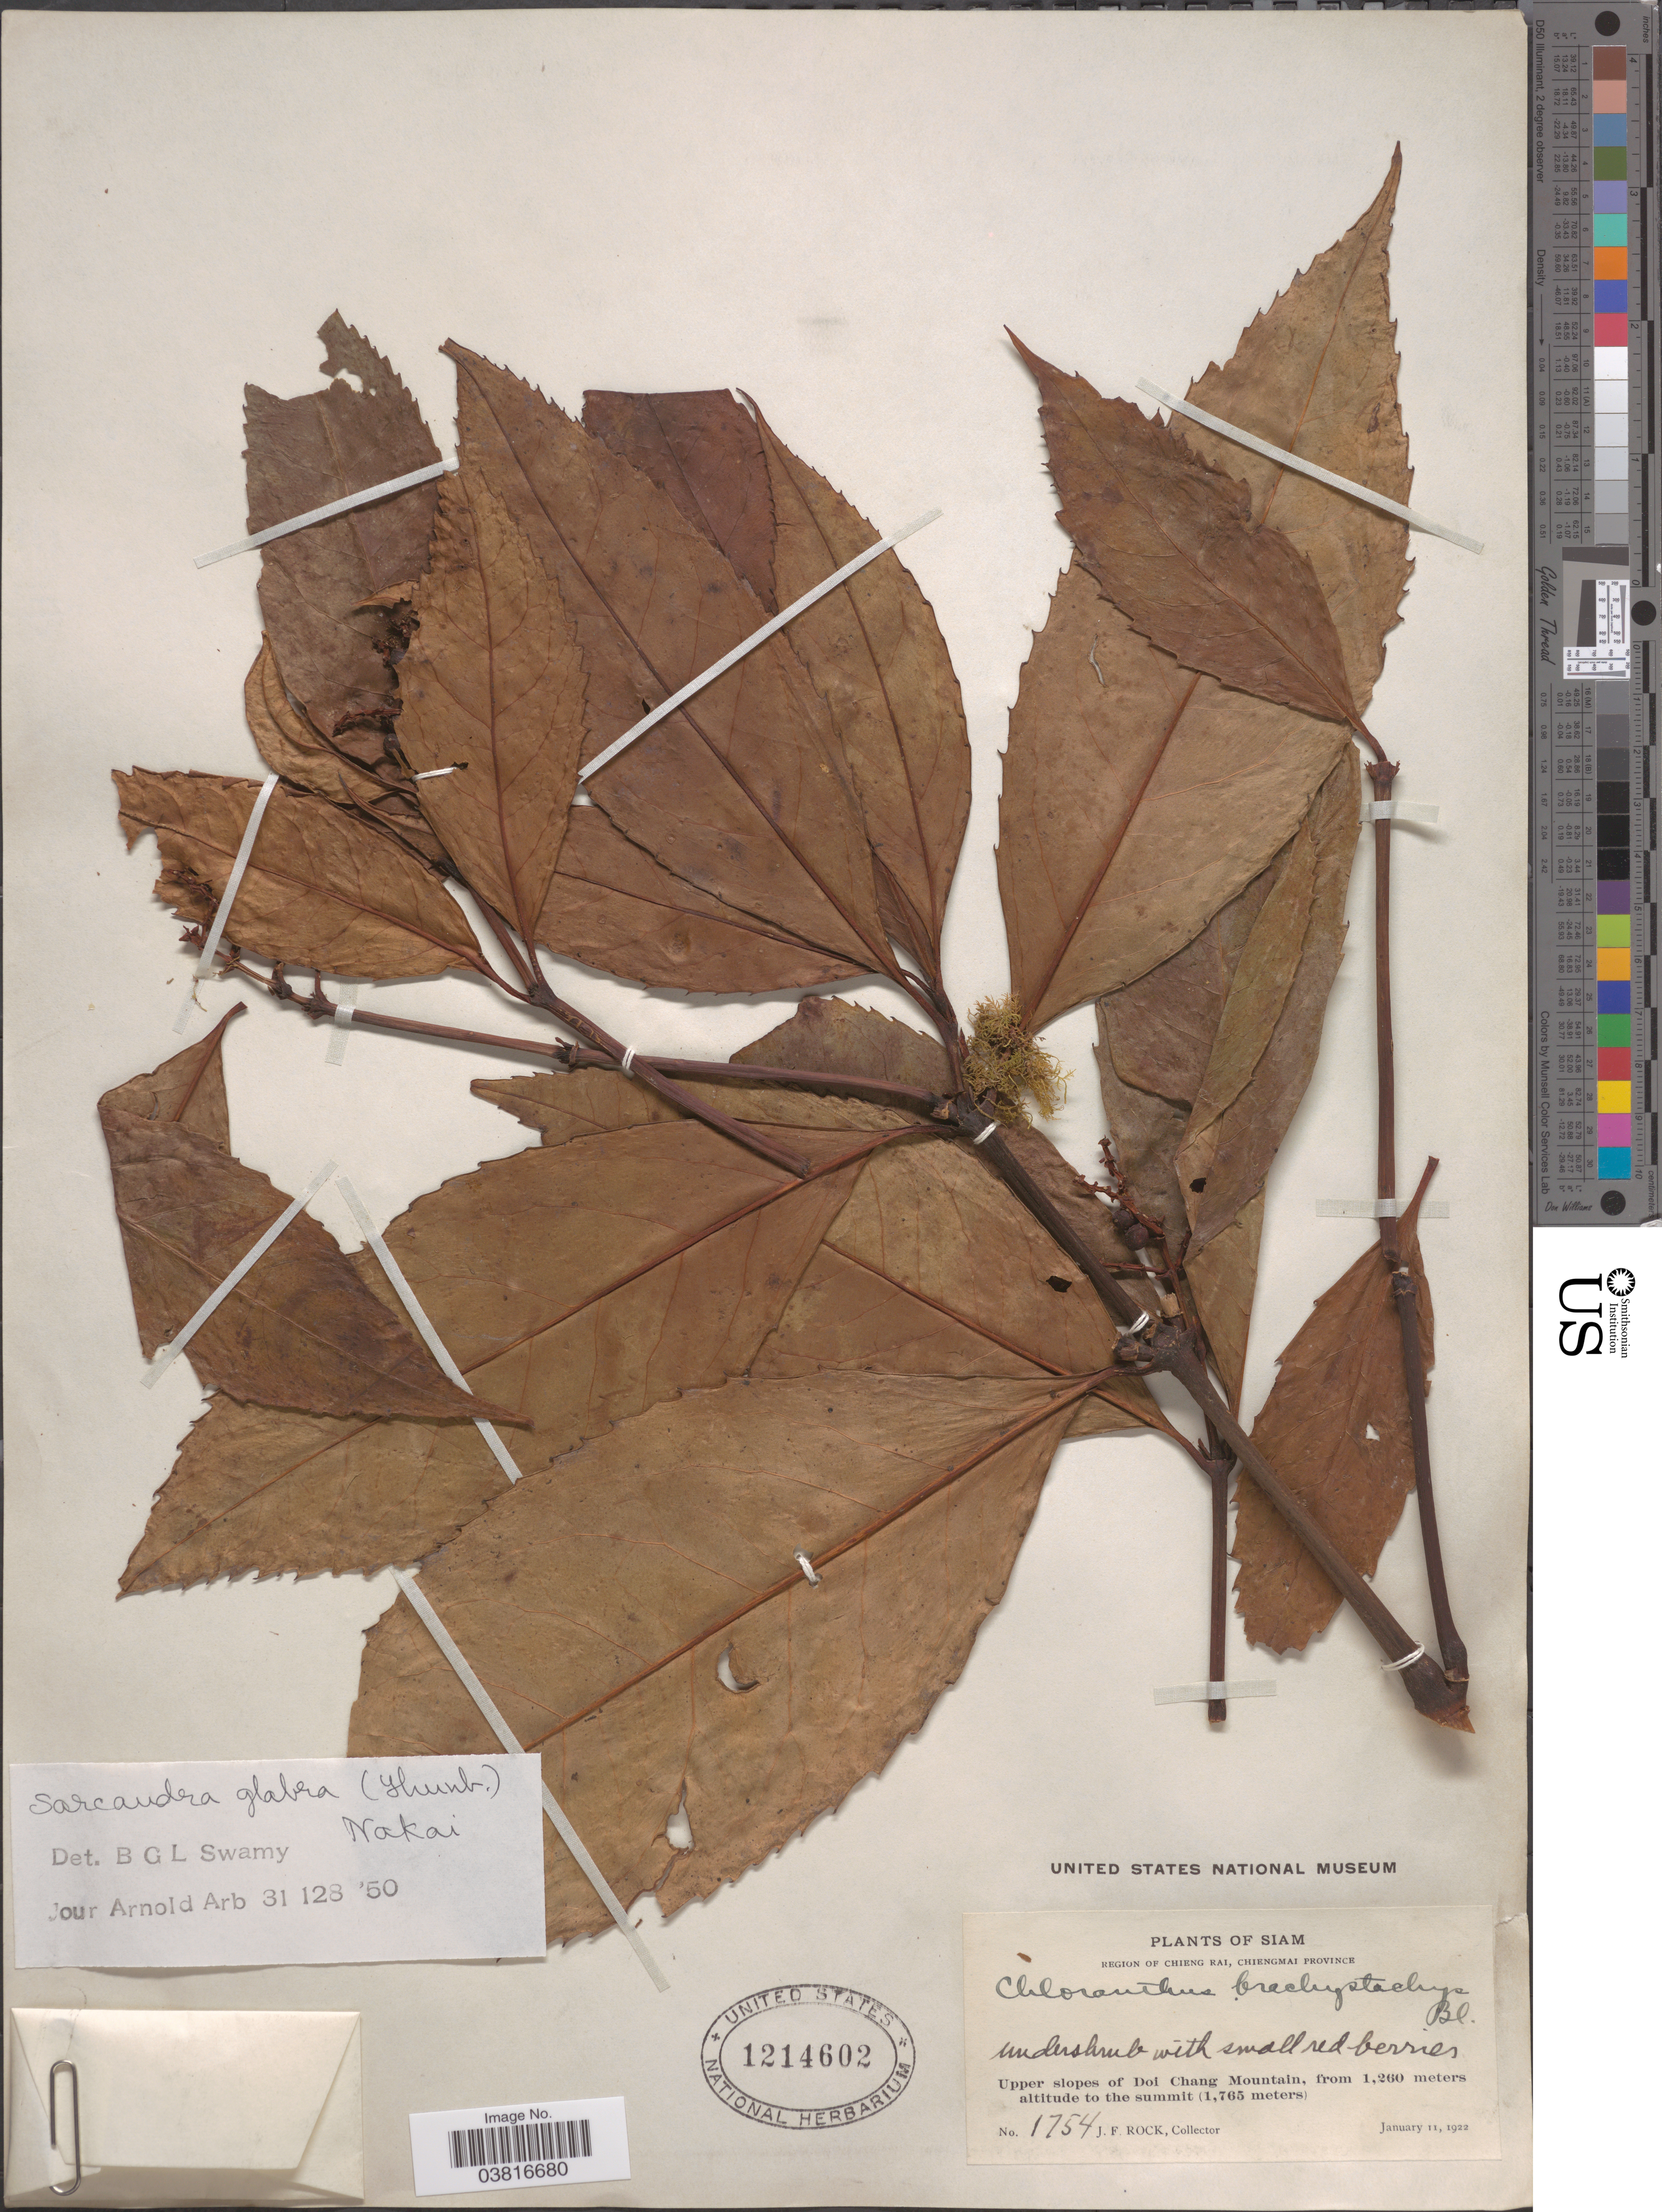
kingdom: Plantae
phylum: Tracheophyta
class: Magnoliopsida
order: Chloranthales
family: Chloranthaceae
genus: Sarcandra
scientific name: Sarcandra glabra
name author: (Thunb.) Nakai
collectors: J. Rock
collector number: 1754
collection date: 1922-01-11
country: Thailand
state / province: Chiang Mai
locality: Siam. Region of Chieng Rai, Chiengmai Province. Upper slopes of Doi Chang Mountain to the summit.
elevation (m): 1260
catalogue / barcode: US 1214602